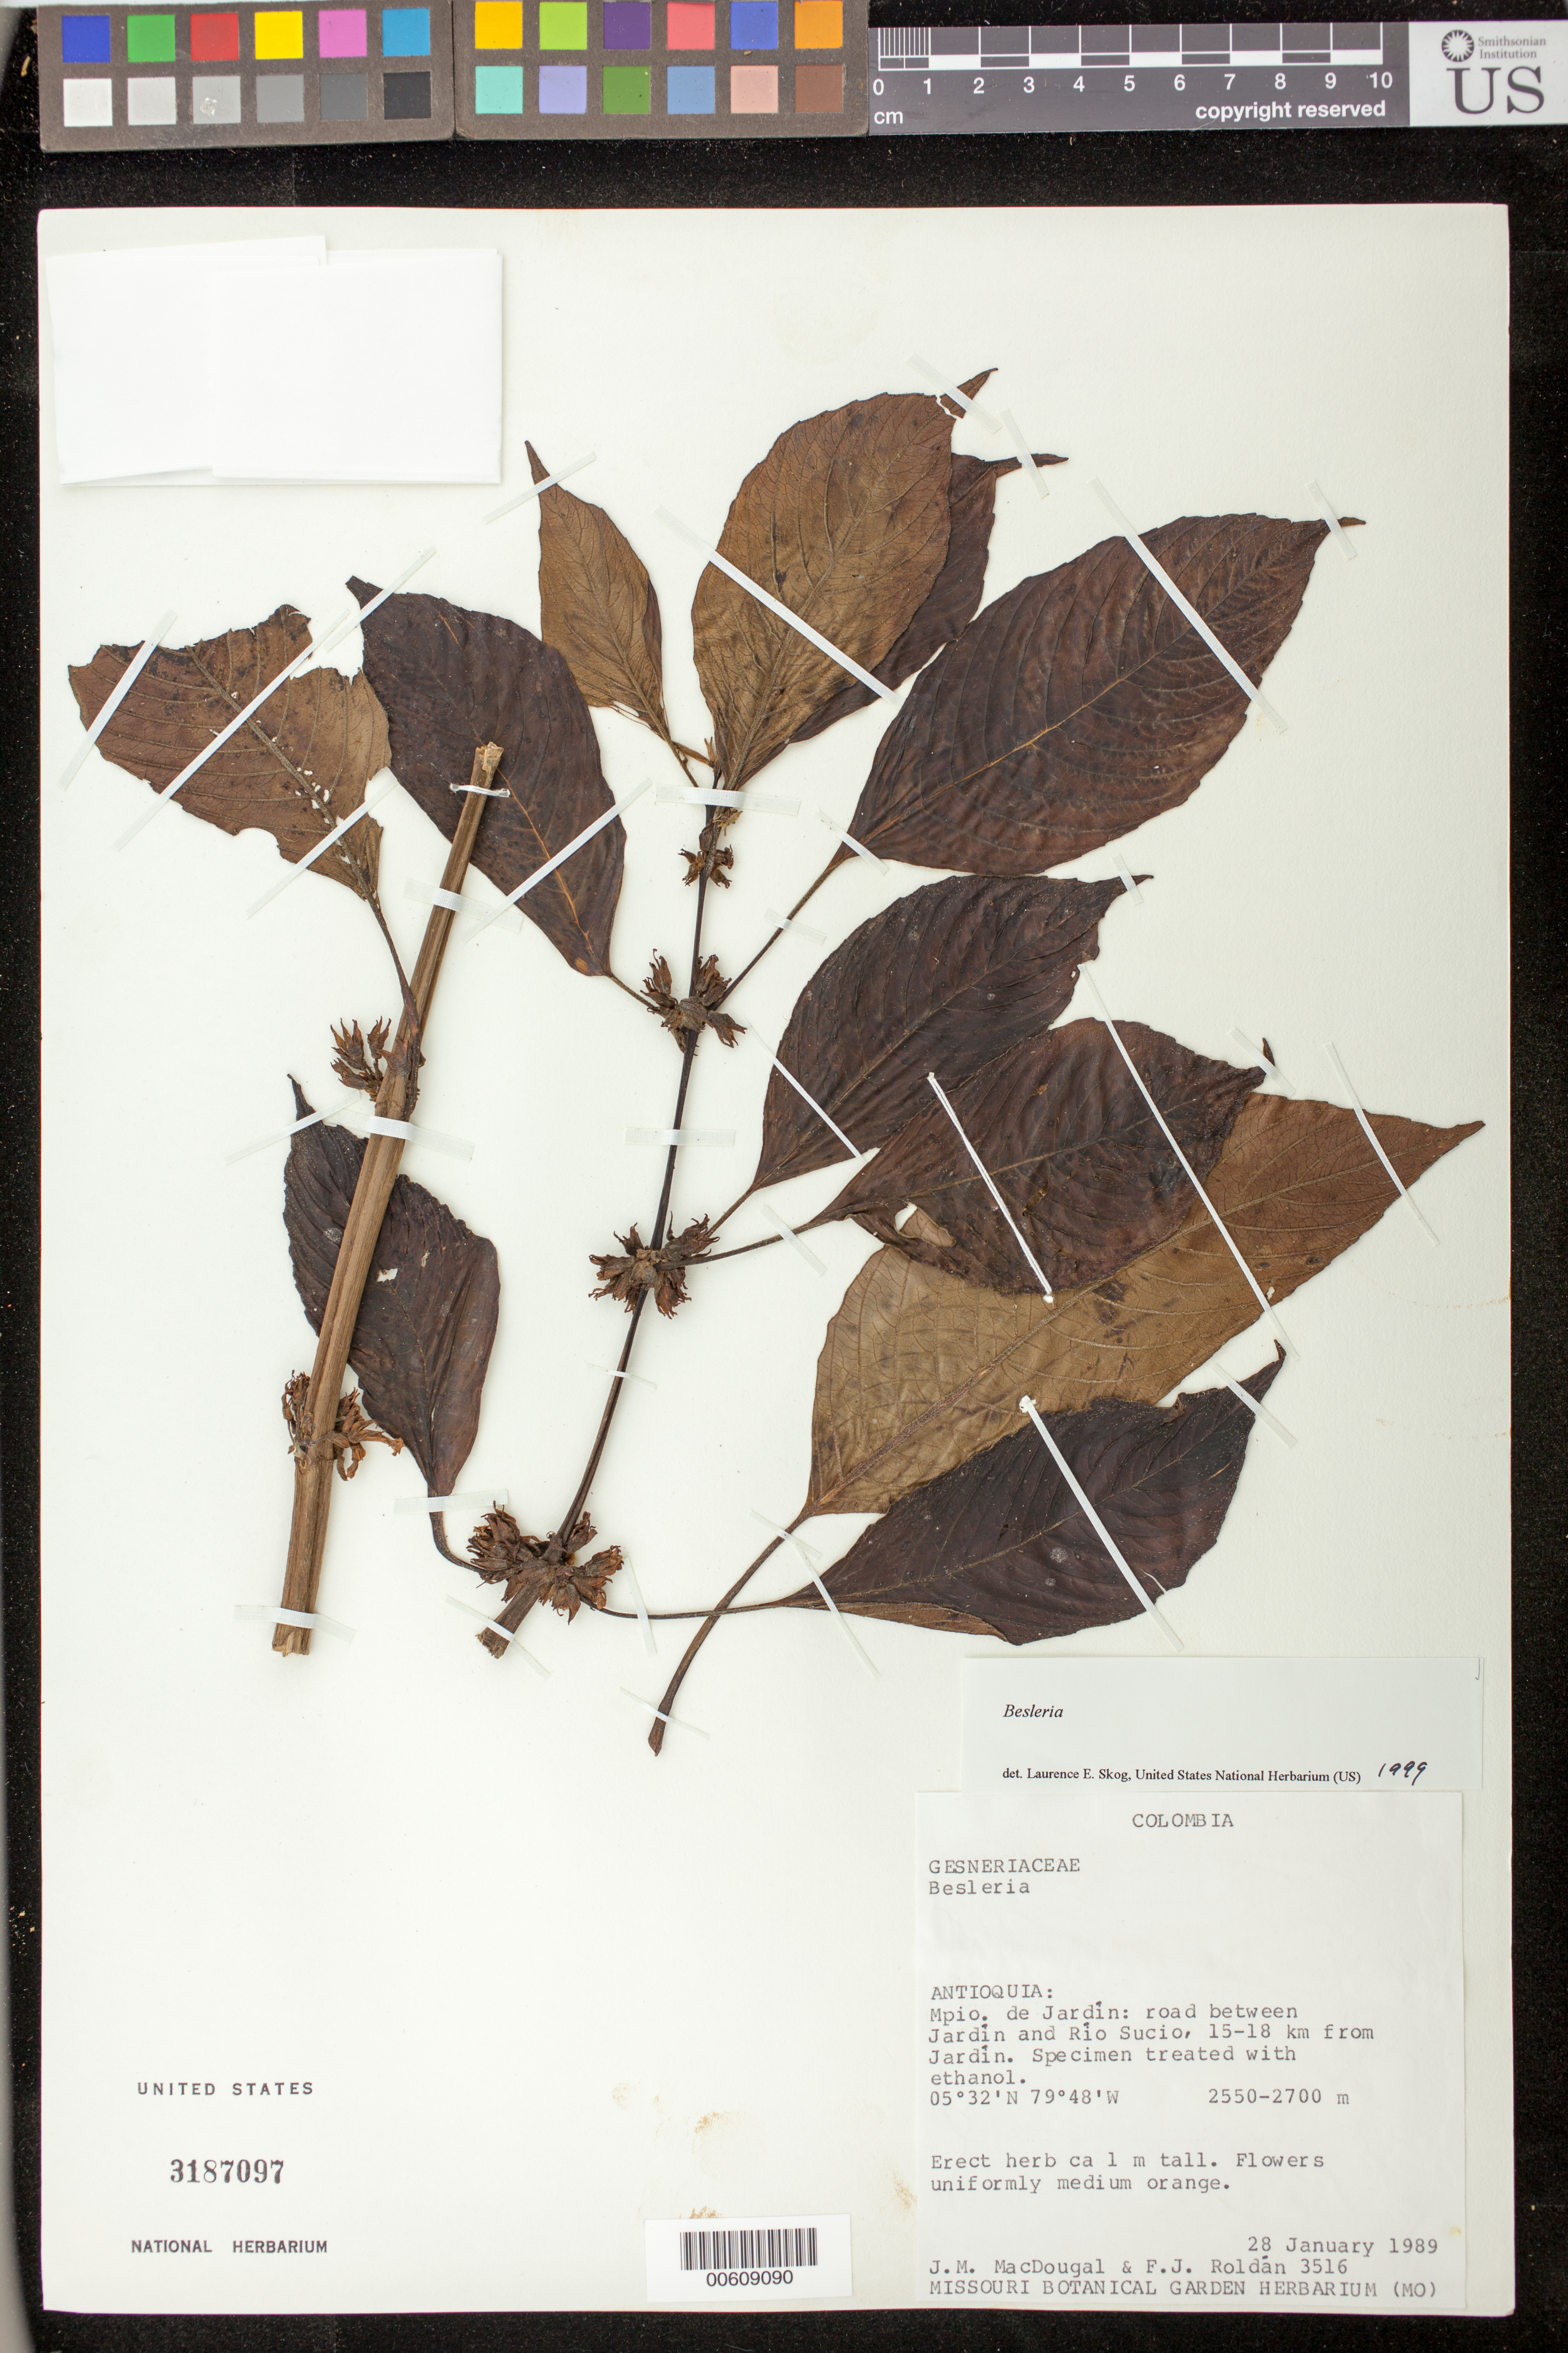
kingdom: Plantae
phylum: Tracheophyta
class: Magnoliopsida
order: Lamiales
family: Gesneriaceae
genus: Besleria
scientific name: Besleria sp.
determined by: Skog, Laurence E.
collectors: J. M. MacDougal & F. J. Roldán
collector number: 3516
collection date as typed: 28 Jan 1989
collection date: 1989-01-28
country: Colombia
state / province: Antioquia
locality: Mpio. de Jardín: road between Jardín and Río Sucio, 15-18 km from Jardín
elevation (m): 2550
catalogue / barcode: US 3187097